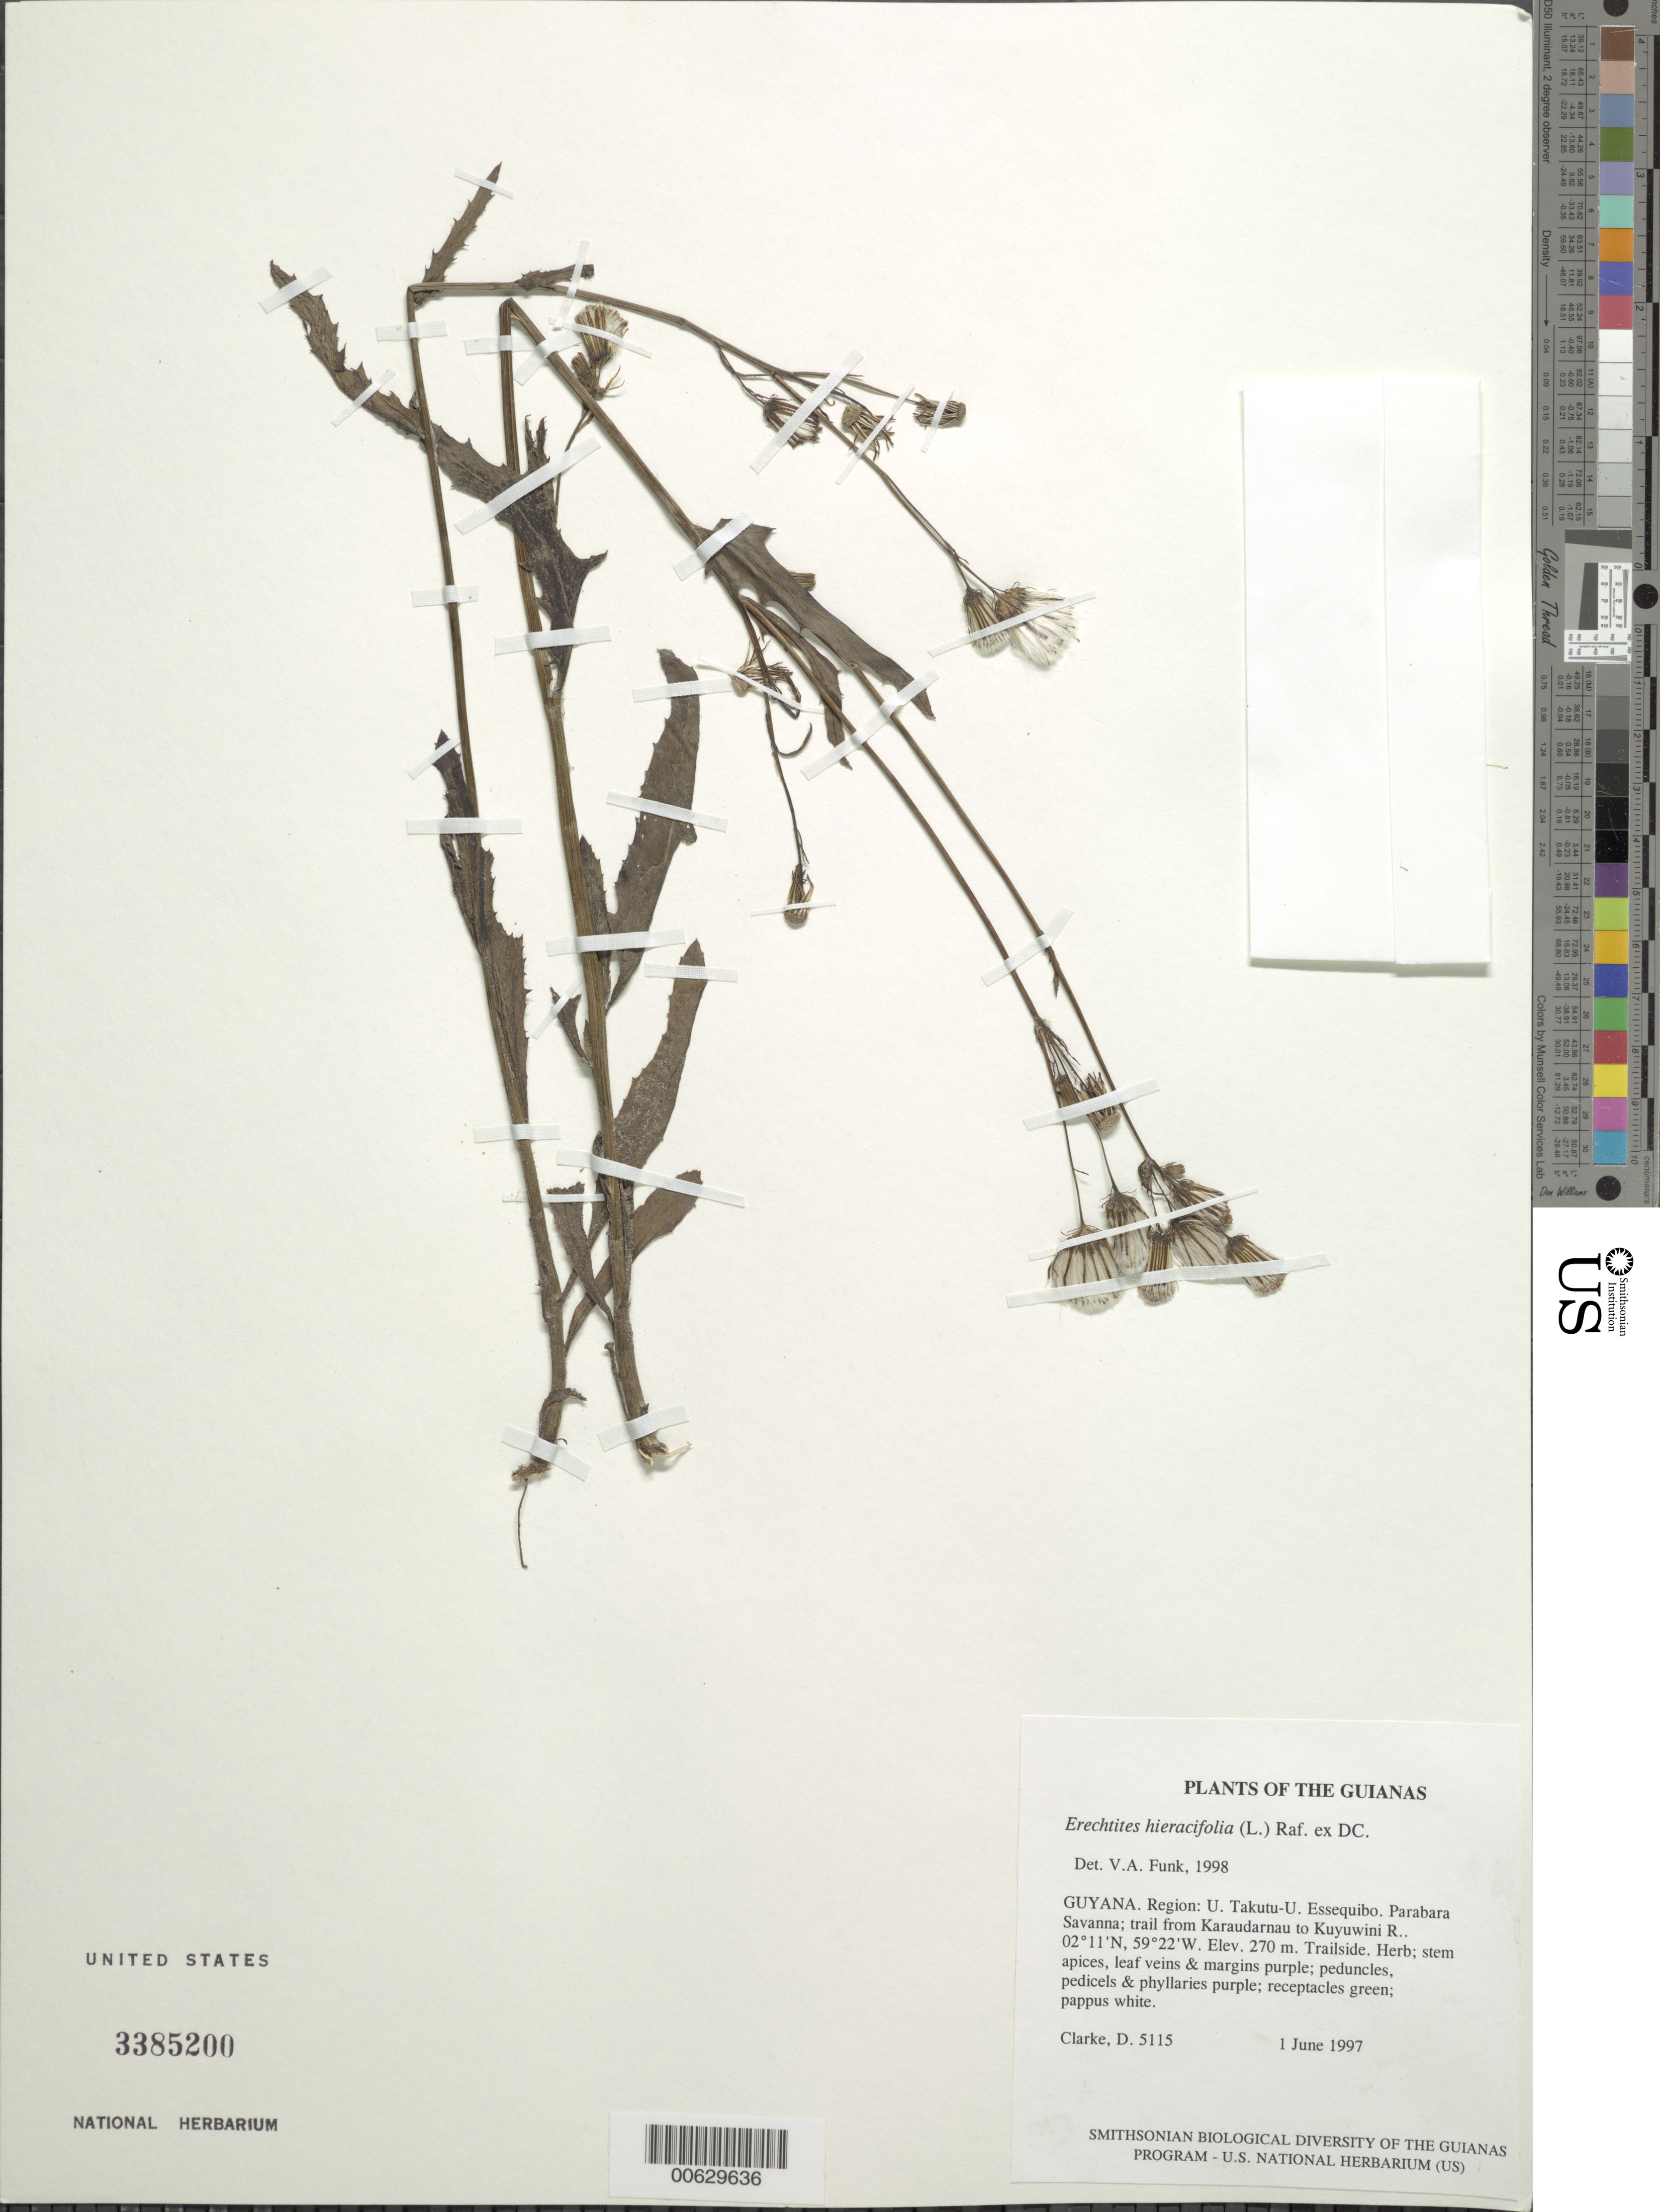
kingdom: Plantae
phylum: Tracheophyta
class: Magnoliopsida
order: Asterales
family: Asteraceae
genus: Erechtites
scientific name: Erechtites hieraciifolius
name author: (L.) Raf. ex DC.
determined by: Funk, Vicki A., (BOT), Smithsonian Institution - National Museum of Natural History (UNITED STATES)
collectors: H. D. Clarke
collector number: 5115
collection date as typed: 1 June 1997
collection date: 1997-06-01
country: Guyana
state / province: U. Takutu-U. Essequibo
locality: Parabara Savanna; trail from Karaudarnau to Kuyuwini R.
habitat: Trailside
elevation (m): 270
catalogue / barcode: US 3385200